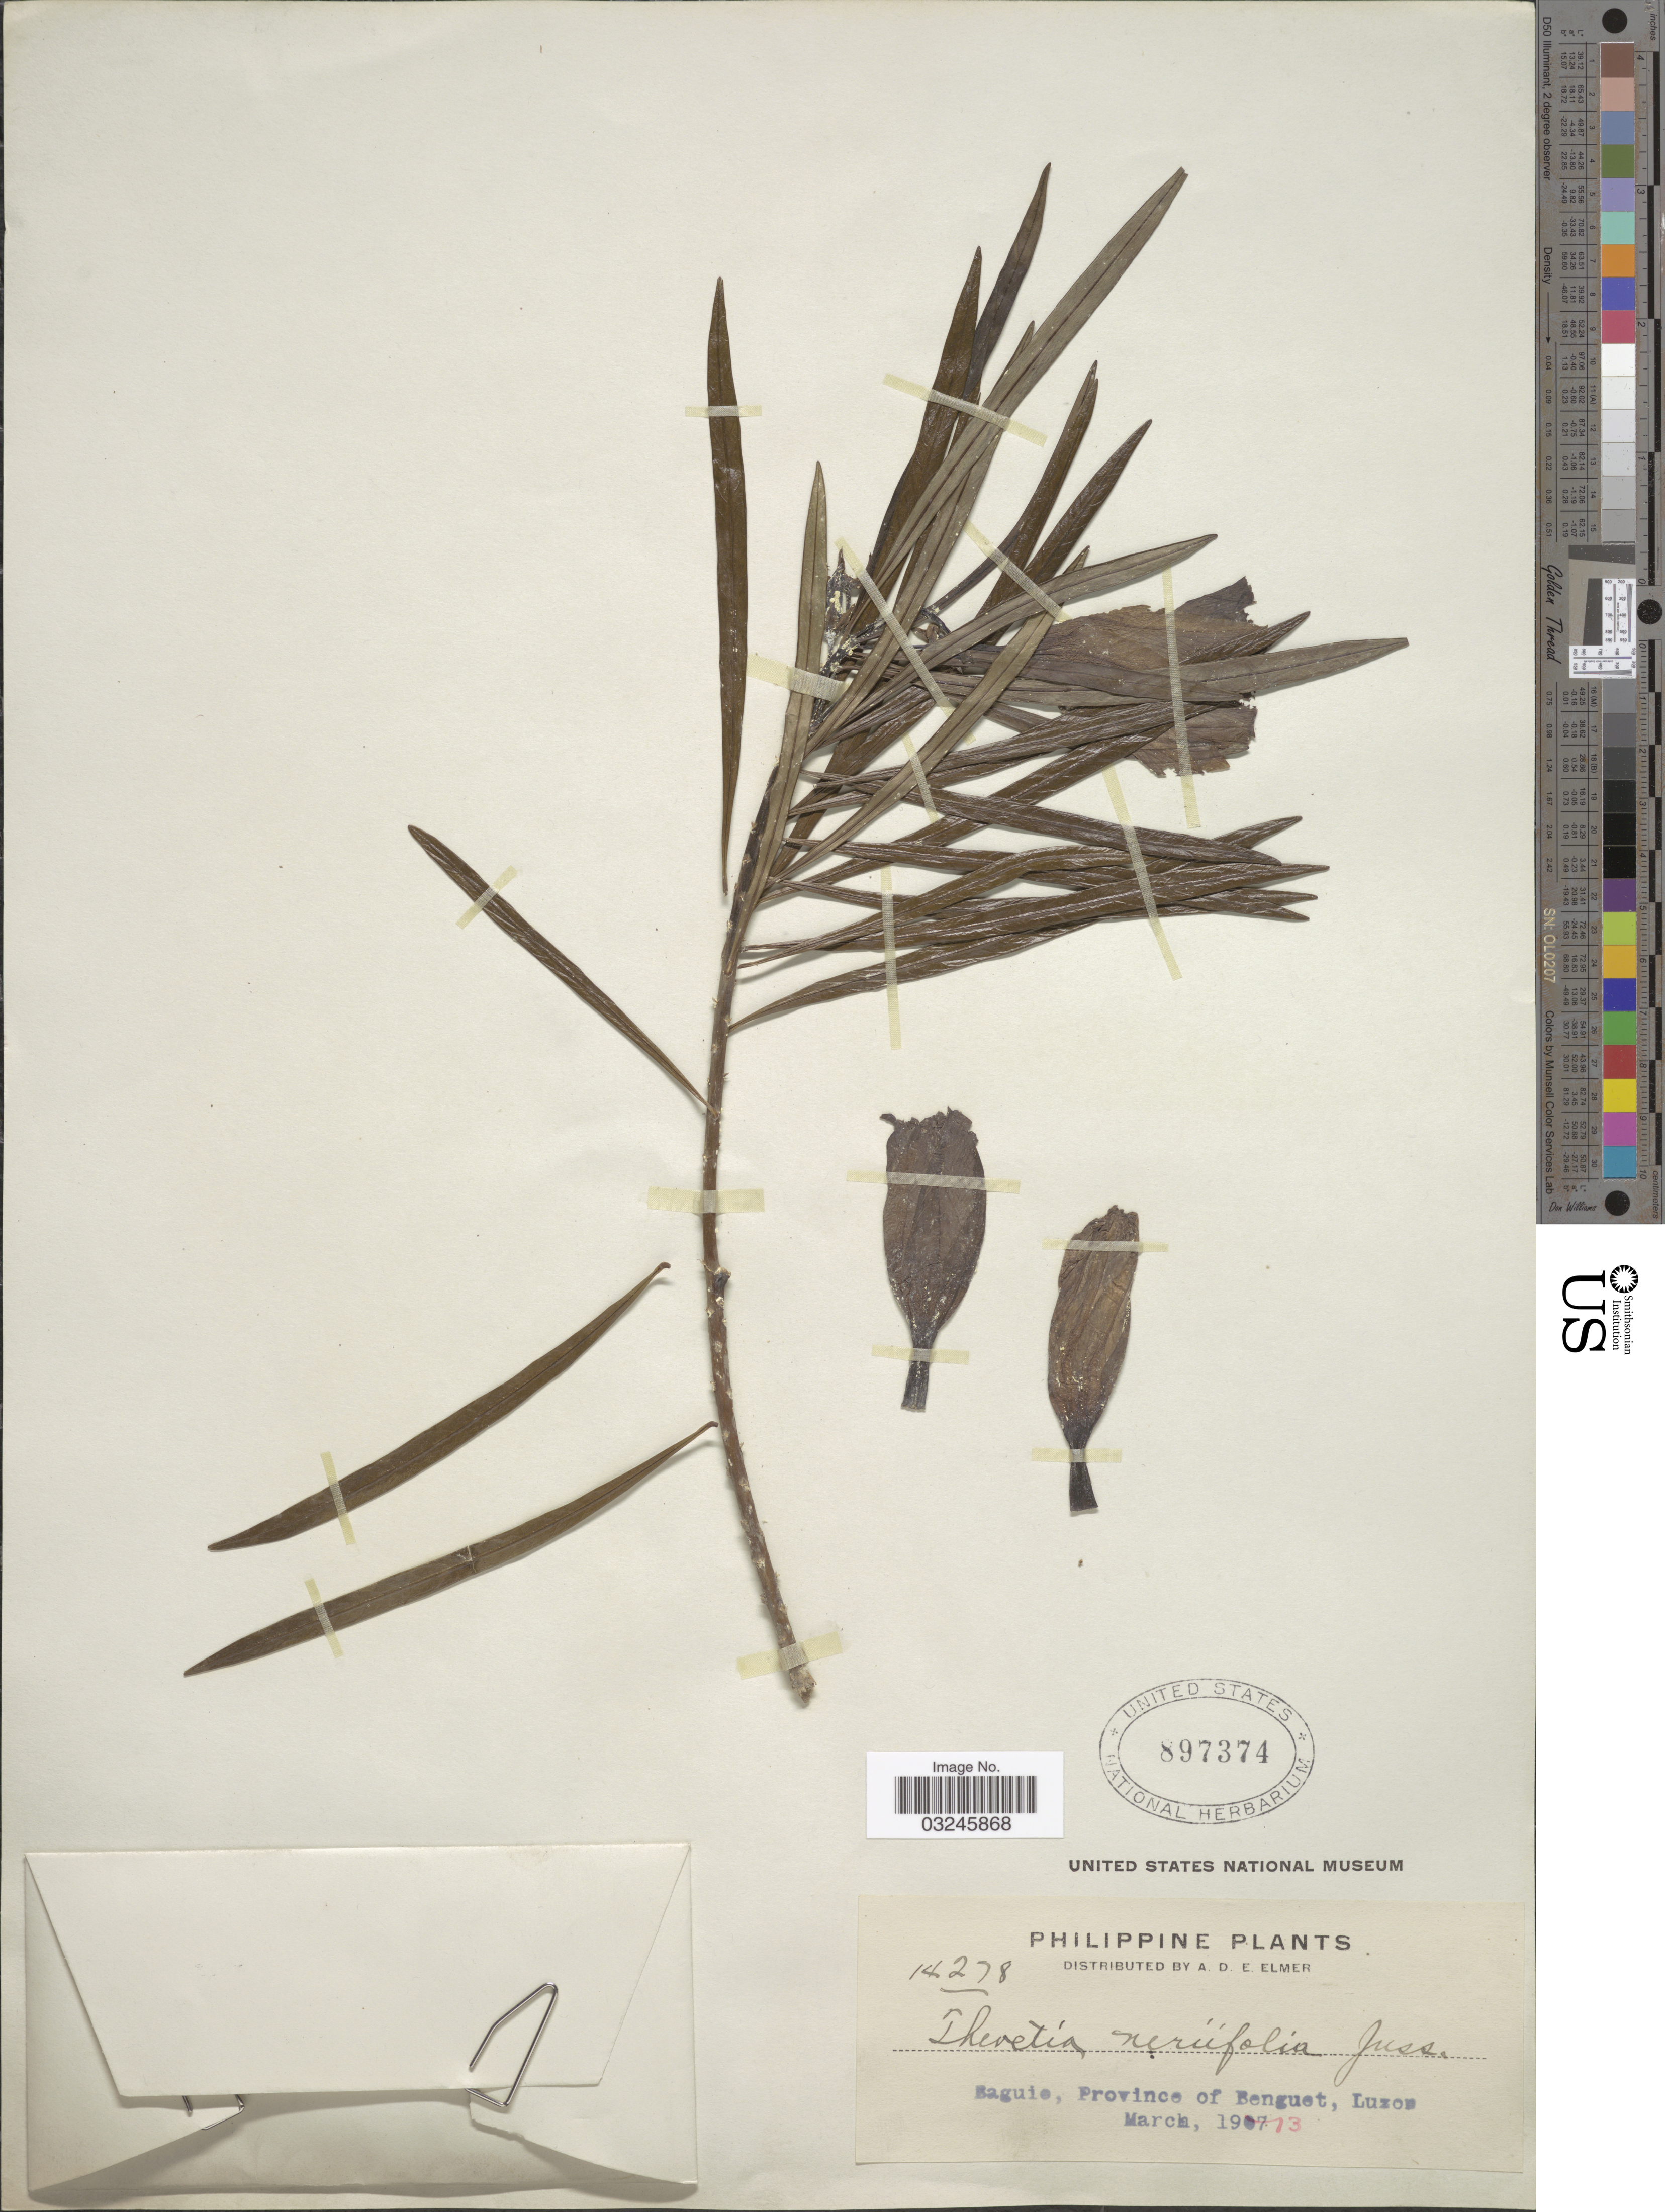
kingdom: Plantae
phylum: Tracheophyta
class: Magnoliopsida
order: Gentianales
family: Apocynaceae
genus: Thevetia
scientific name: Thevetia neriifolia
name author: Juss. ex Steud.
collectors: A. D. E. Elmer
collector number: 14278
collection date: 1913-03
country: Philippines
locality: Baguio, Province of Benguet, Luzon.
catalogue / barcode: US 897374